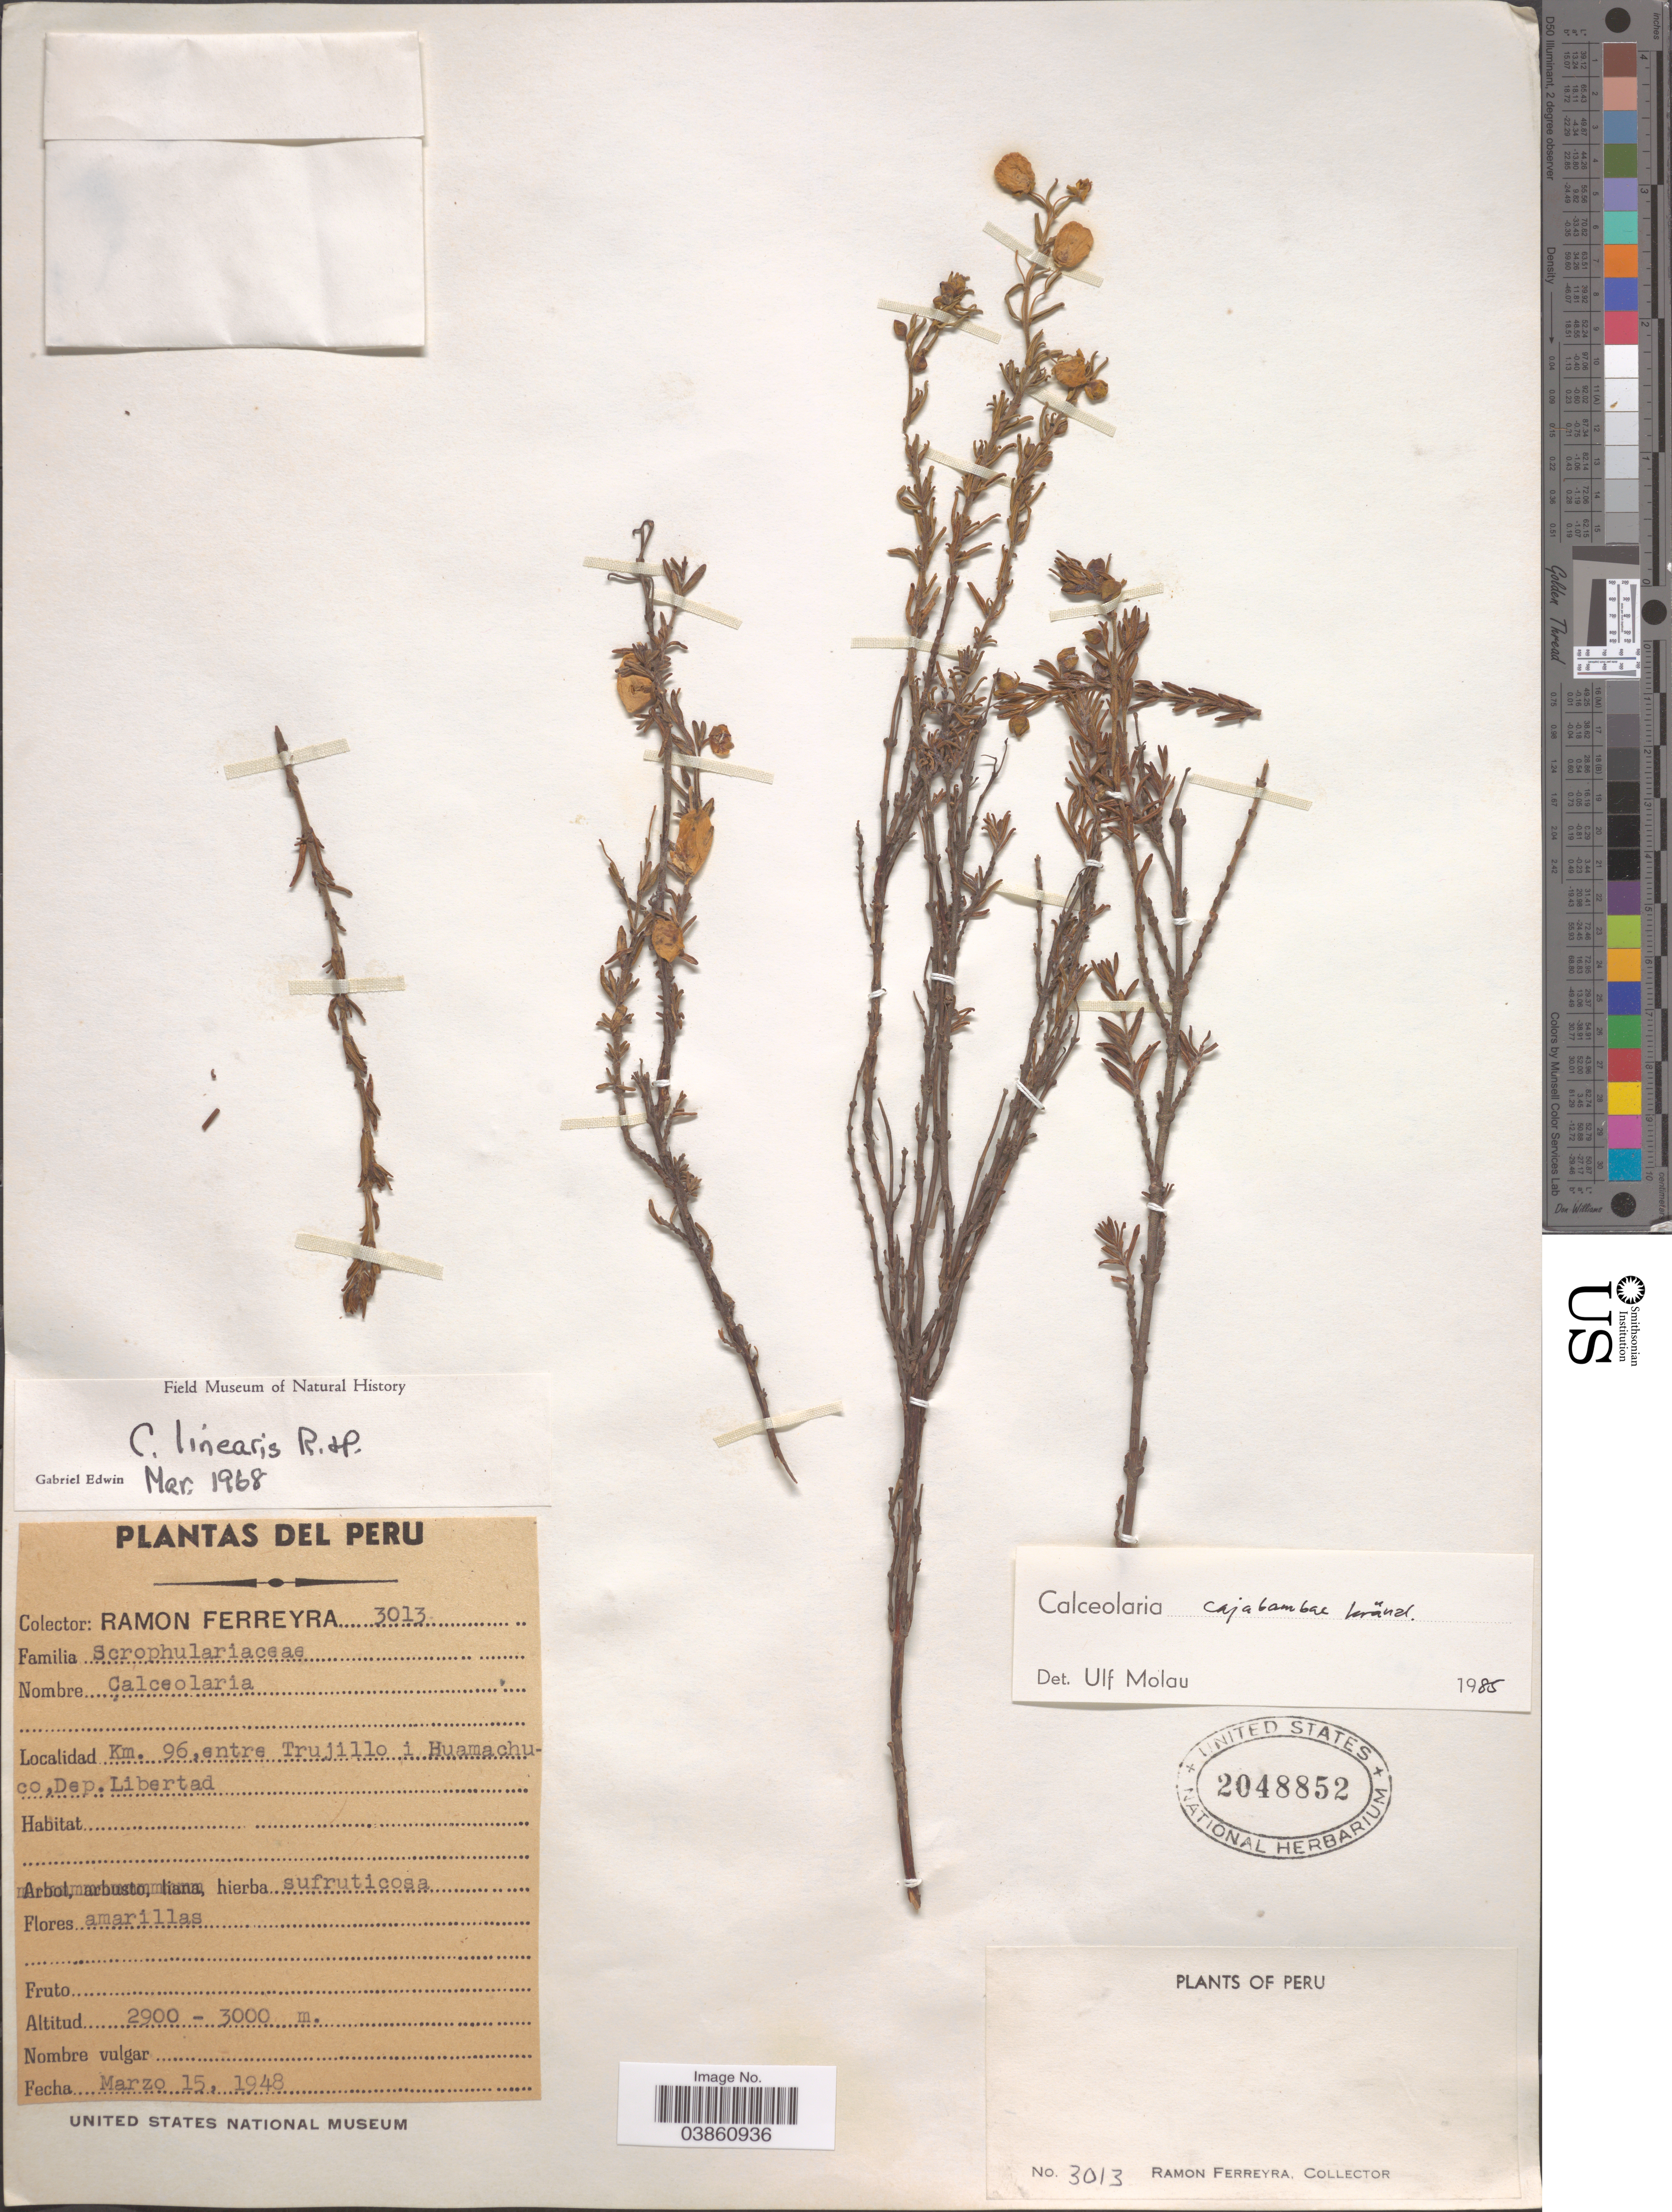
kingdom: Plantae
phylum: Tracheophyta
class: Magnoliopsida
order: Lamiales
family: Calceolariaceae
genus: Calceolaria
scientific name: Calceolaria cajabambae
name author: Kraenzl.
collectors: R. A. Ferreyra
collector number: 3013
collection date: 1948-03-15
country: Peru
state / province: La Libertad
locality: Km. 96, entre Trujillo i Huamachuco, Dep. Libertad.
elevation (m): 2900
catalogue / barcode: US 2048852